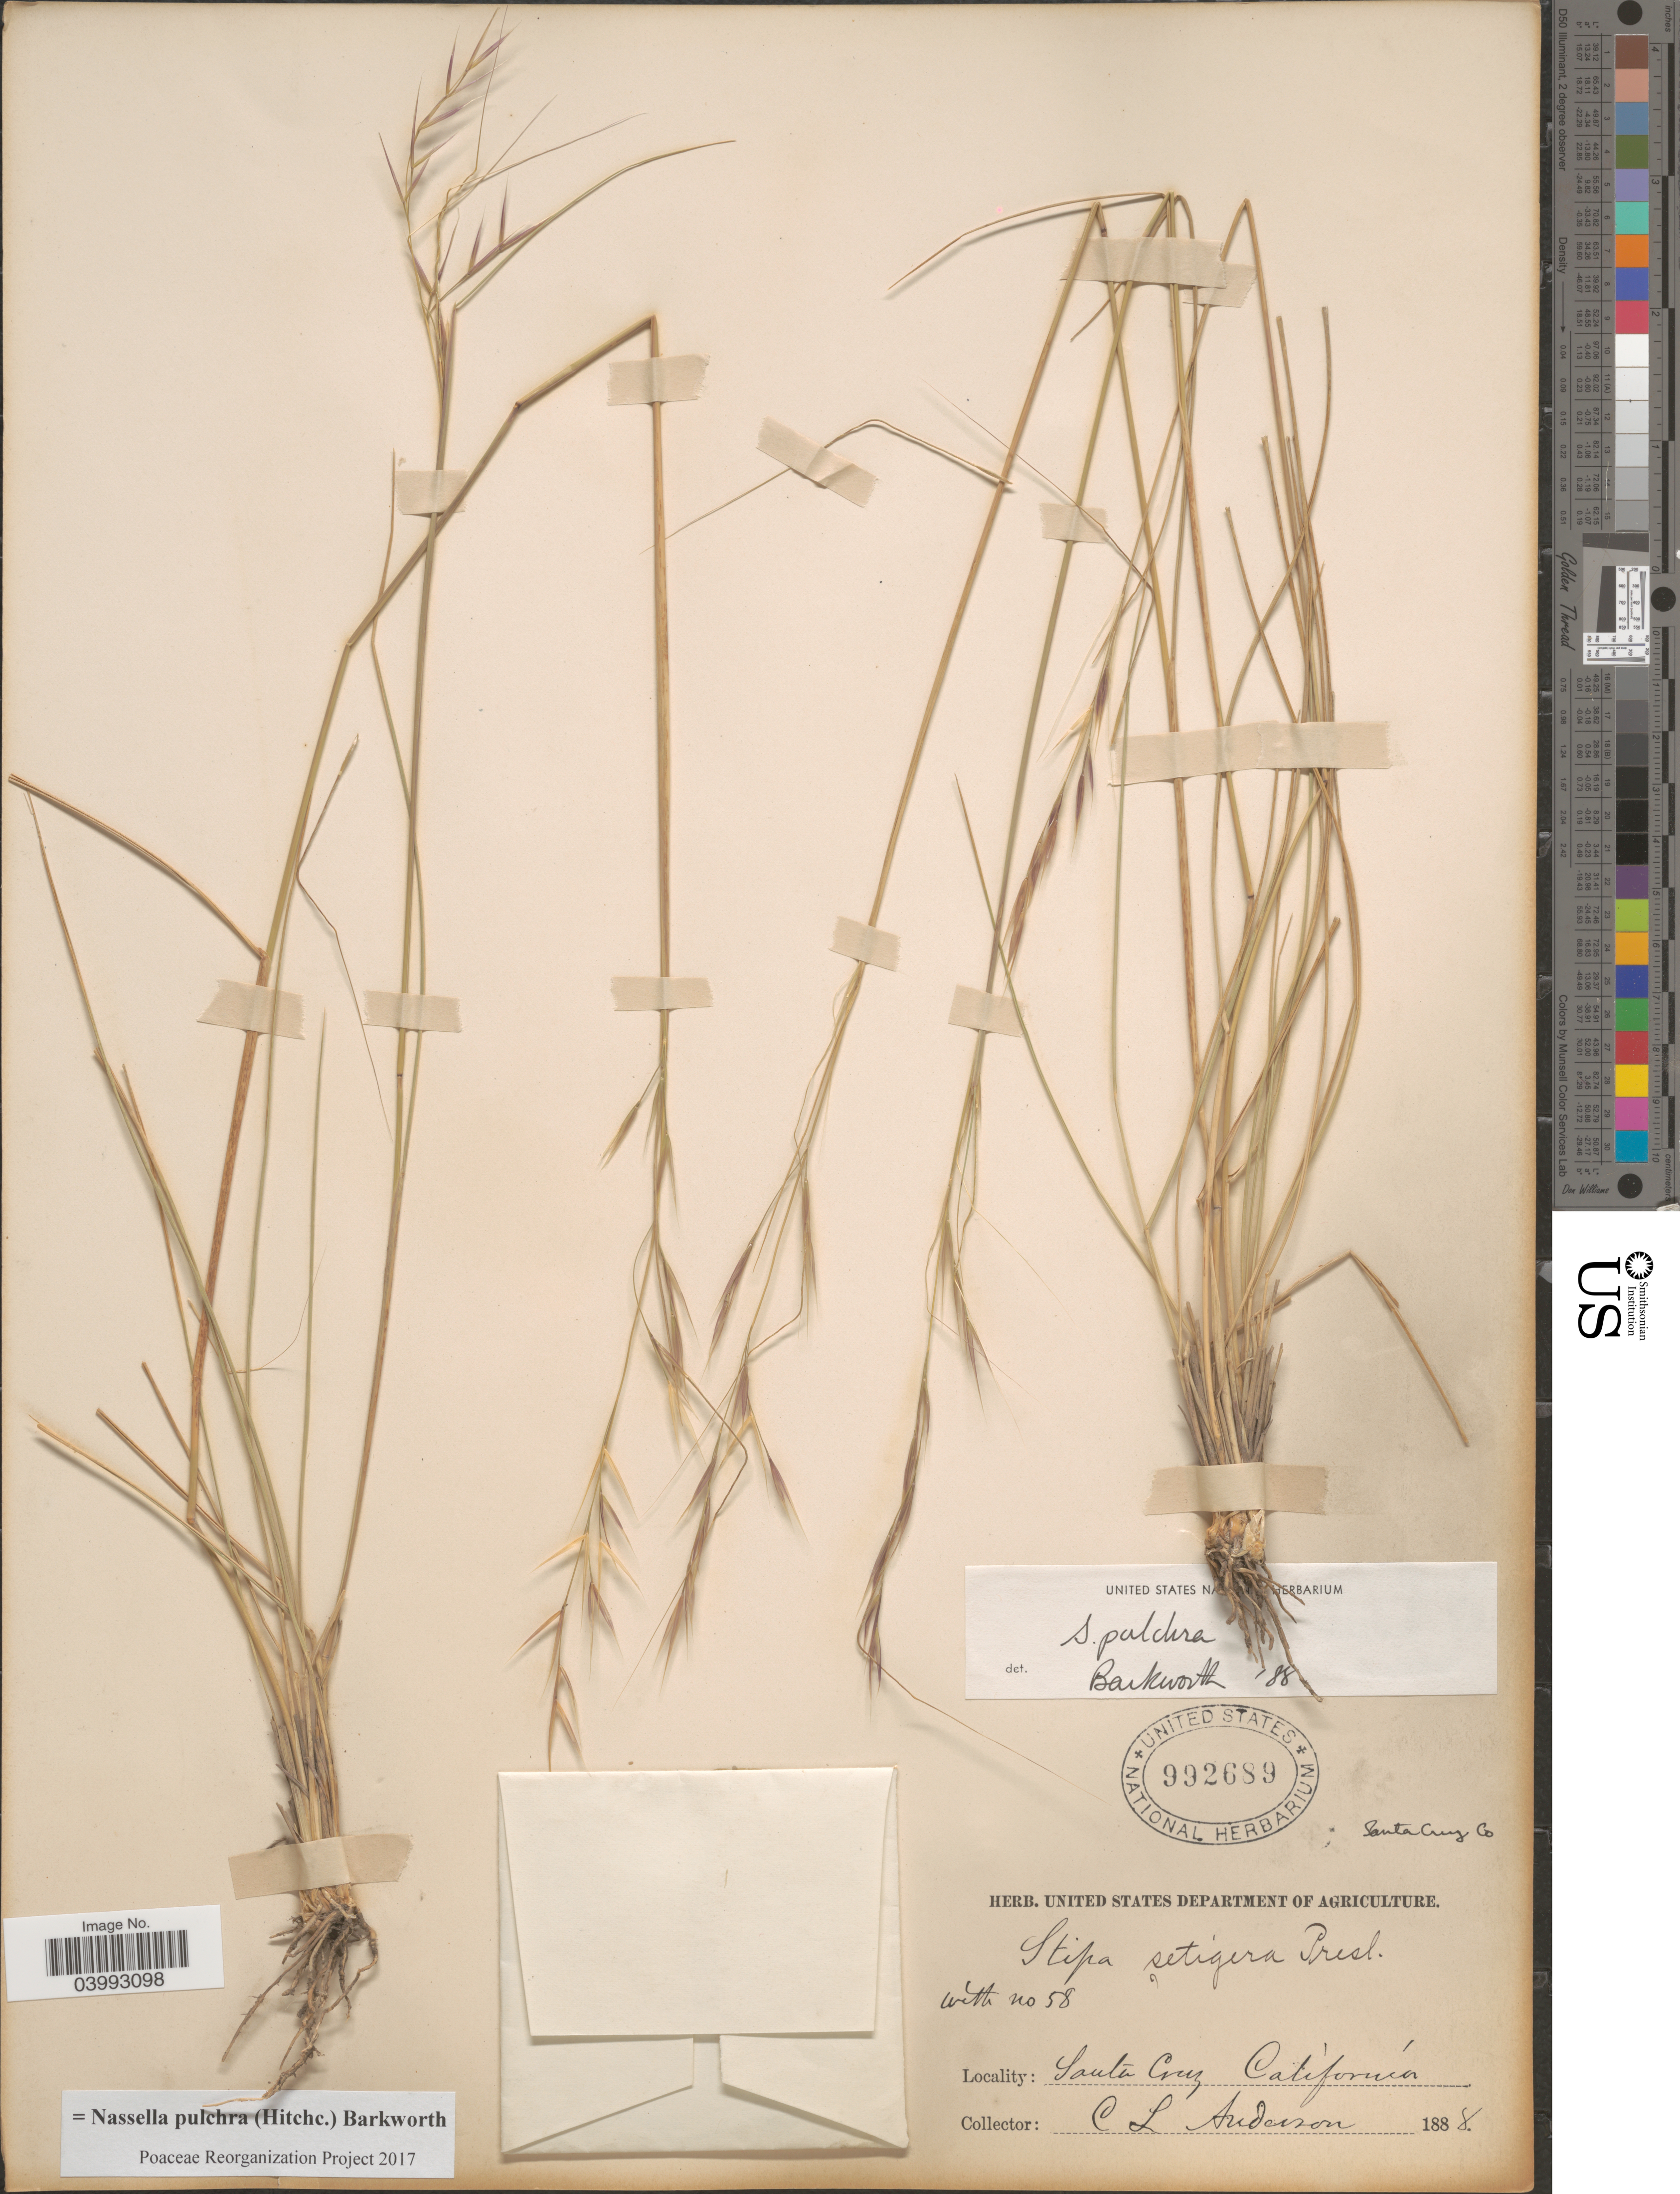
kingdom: Plantae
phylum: Tracheophyta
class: Liliopsida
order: Poales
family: Poaceae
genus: Nassella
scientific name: Nassella pulchra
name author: (Hitchc.) Barkworth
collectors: C. L. Anderson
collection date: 1888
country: United States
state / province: California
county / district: Santa Cruz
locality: Santa Cruz Co. Santa Cruz.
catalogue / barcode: US 992689